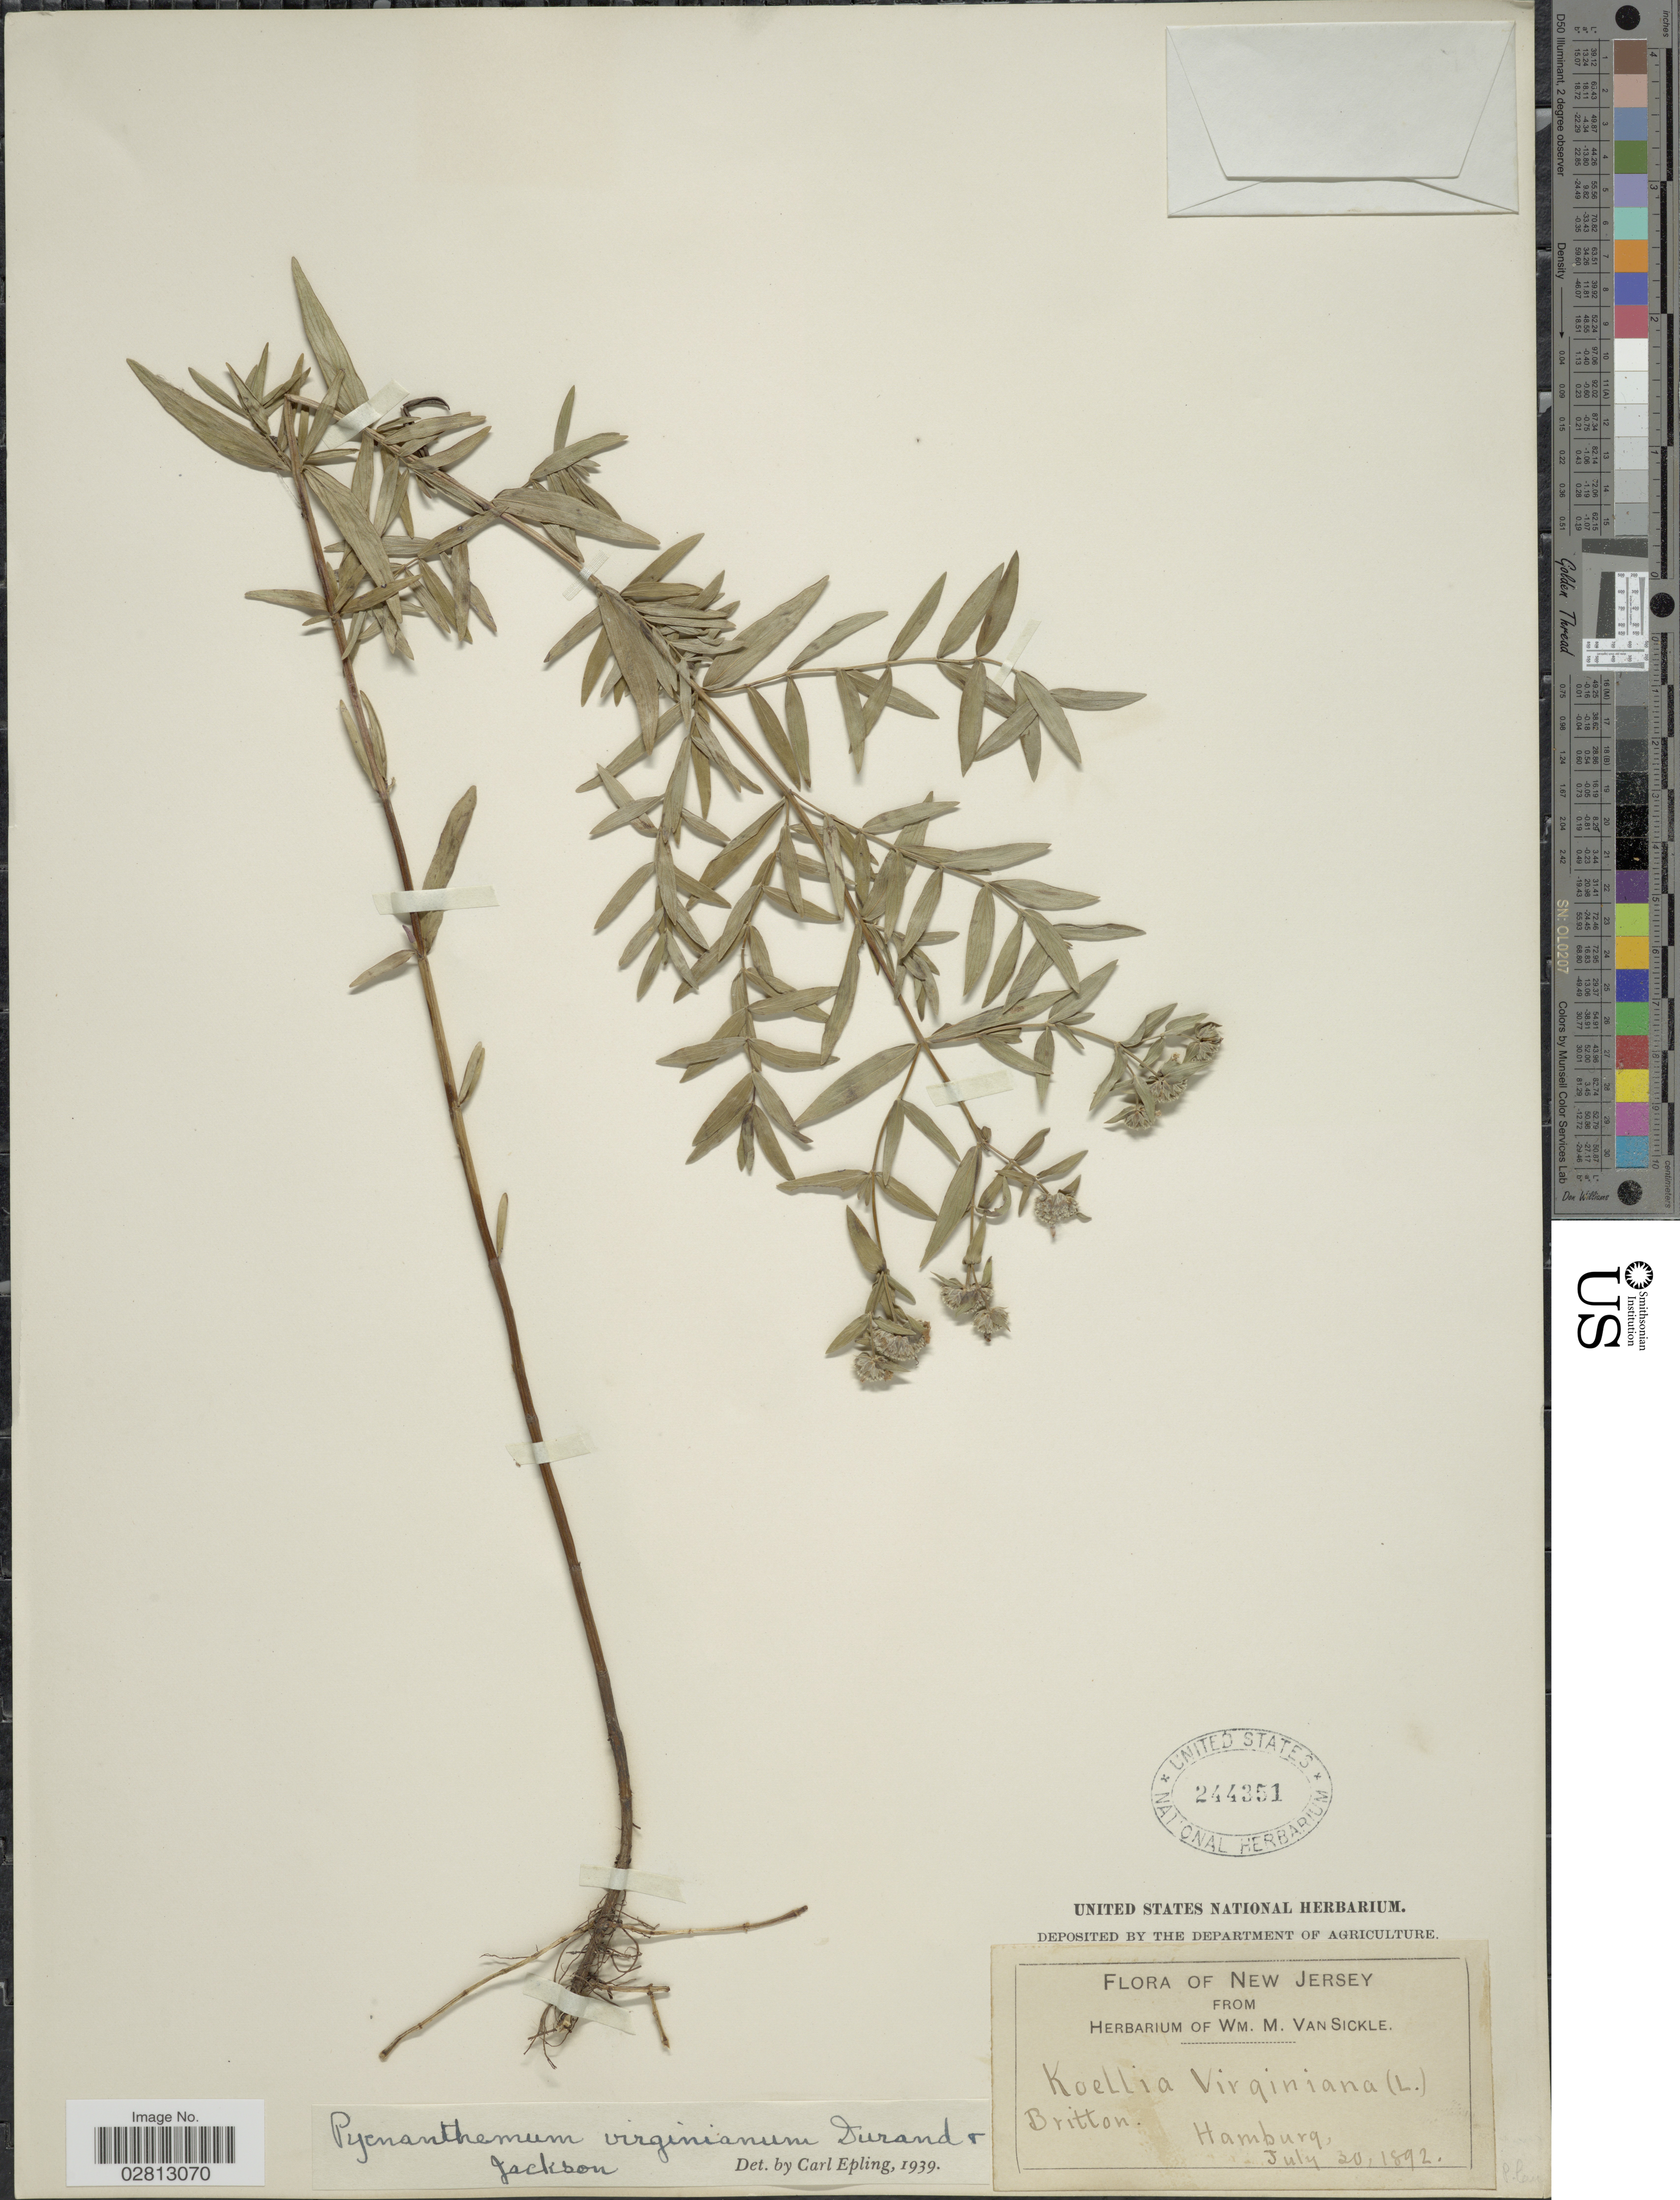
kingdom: Plantae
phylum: Tracheophyta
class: Magnoliopsida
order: Lamiales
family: Lamiaceae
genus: Pycnanthemum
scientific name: Pycnanthemum virginianum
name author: (L.) Durand & B.D. Jacks. ex B.L. Rob. & Fernald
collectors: ex herb. Wm. M. Van Sickle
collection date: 1892-07-30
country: United States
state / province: New Jersey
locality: Hamburg.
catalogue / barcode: US 244351